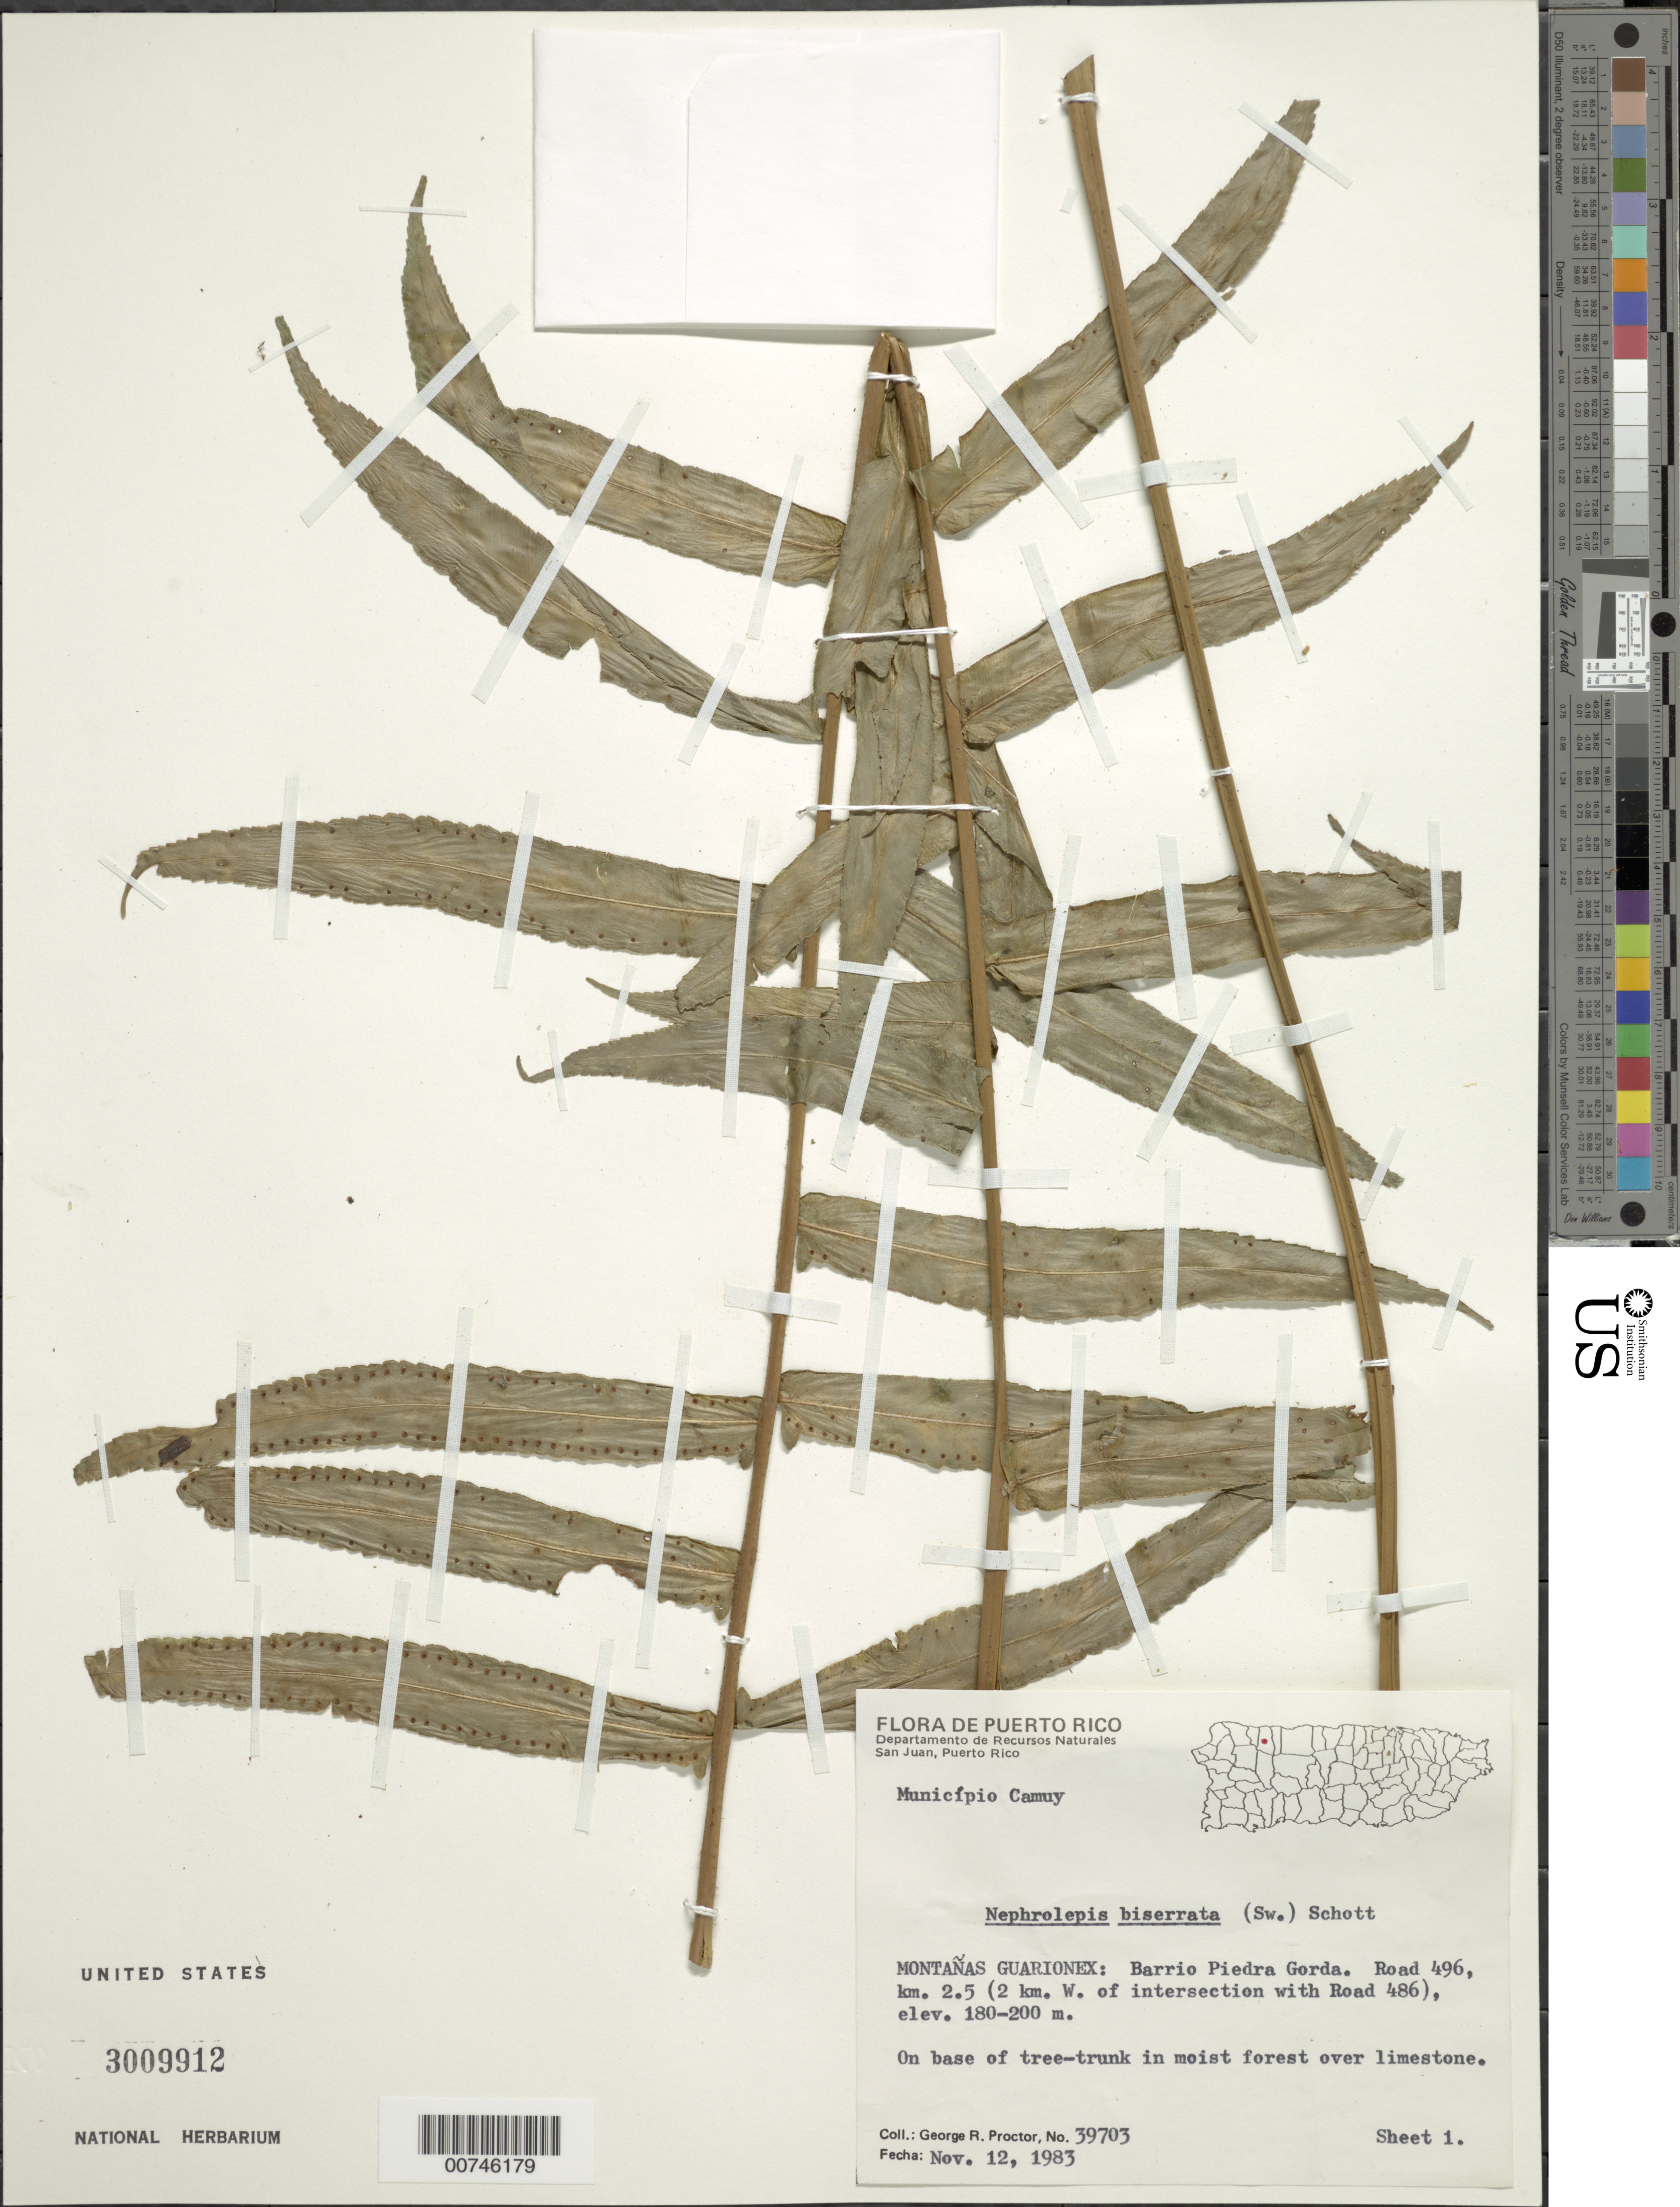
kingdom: Plantae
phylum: Tracheophyta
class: Polypodiopsida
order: Polypodiales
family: Nephrolepidaceae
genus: Nephrolepis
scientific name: Nephrolepis biserrata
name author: (Sw.) Schott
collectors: G. R. Proctor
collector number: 39703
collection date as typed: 12 Nov 1983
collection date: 1983-11-12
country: Puerto Rico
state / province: Camuy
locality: Montañas Guarionex: Barrio Piedra Gorda. Road 496, km 2.5 (2 km W of intersection with Road 486), Municipio Camuy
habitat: On base of tree-trunk in moist forest over limestone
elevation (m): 180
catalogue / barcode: US 3009912